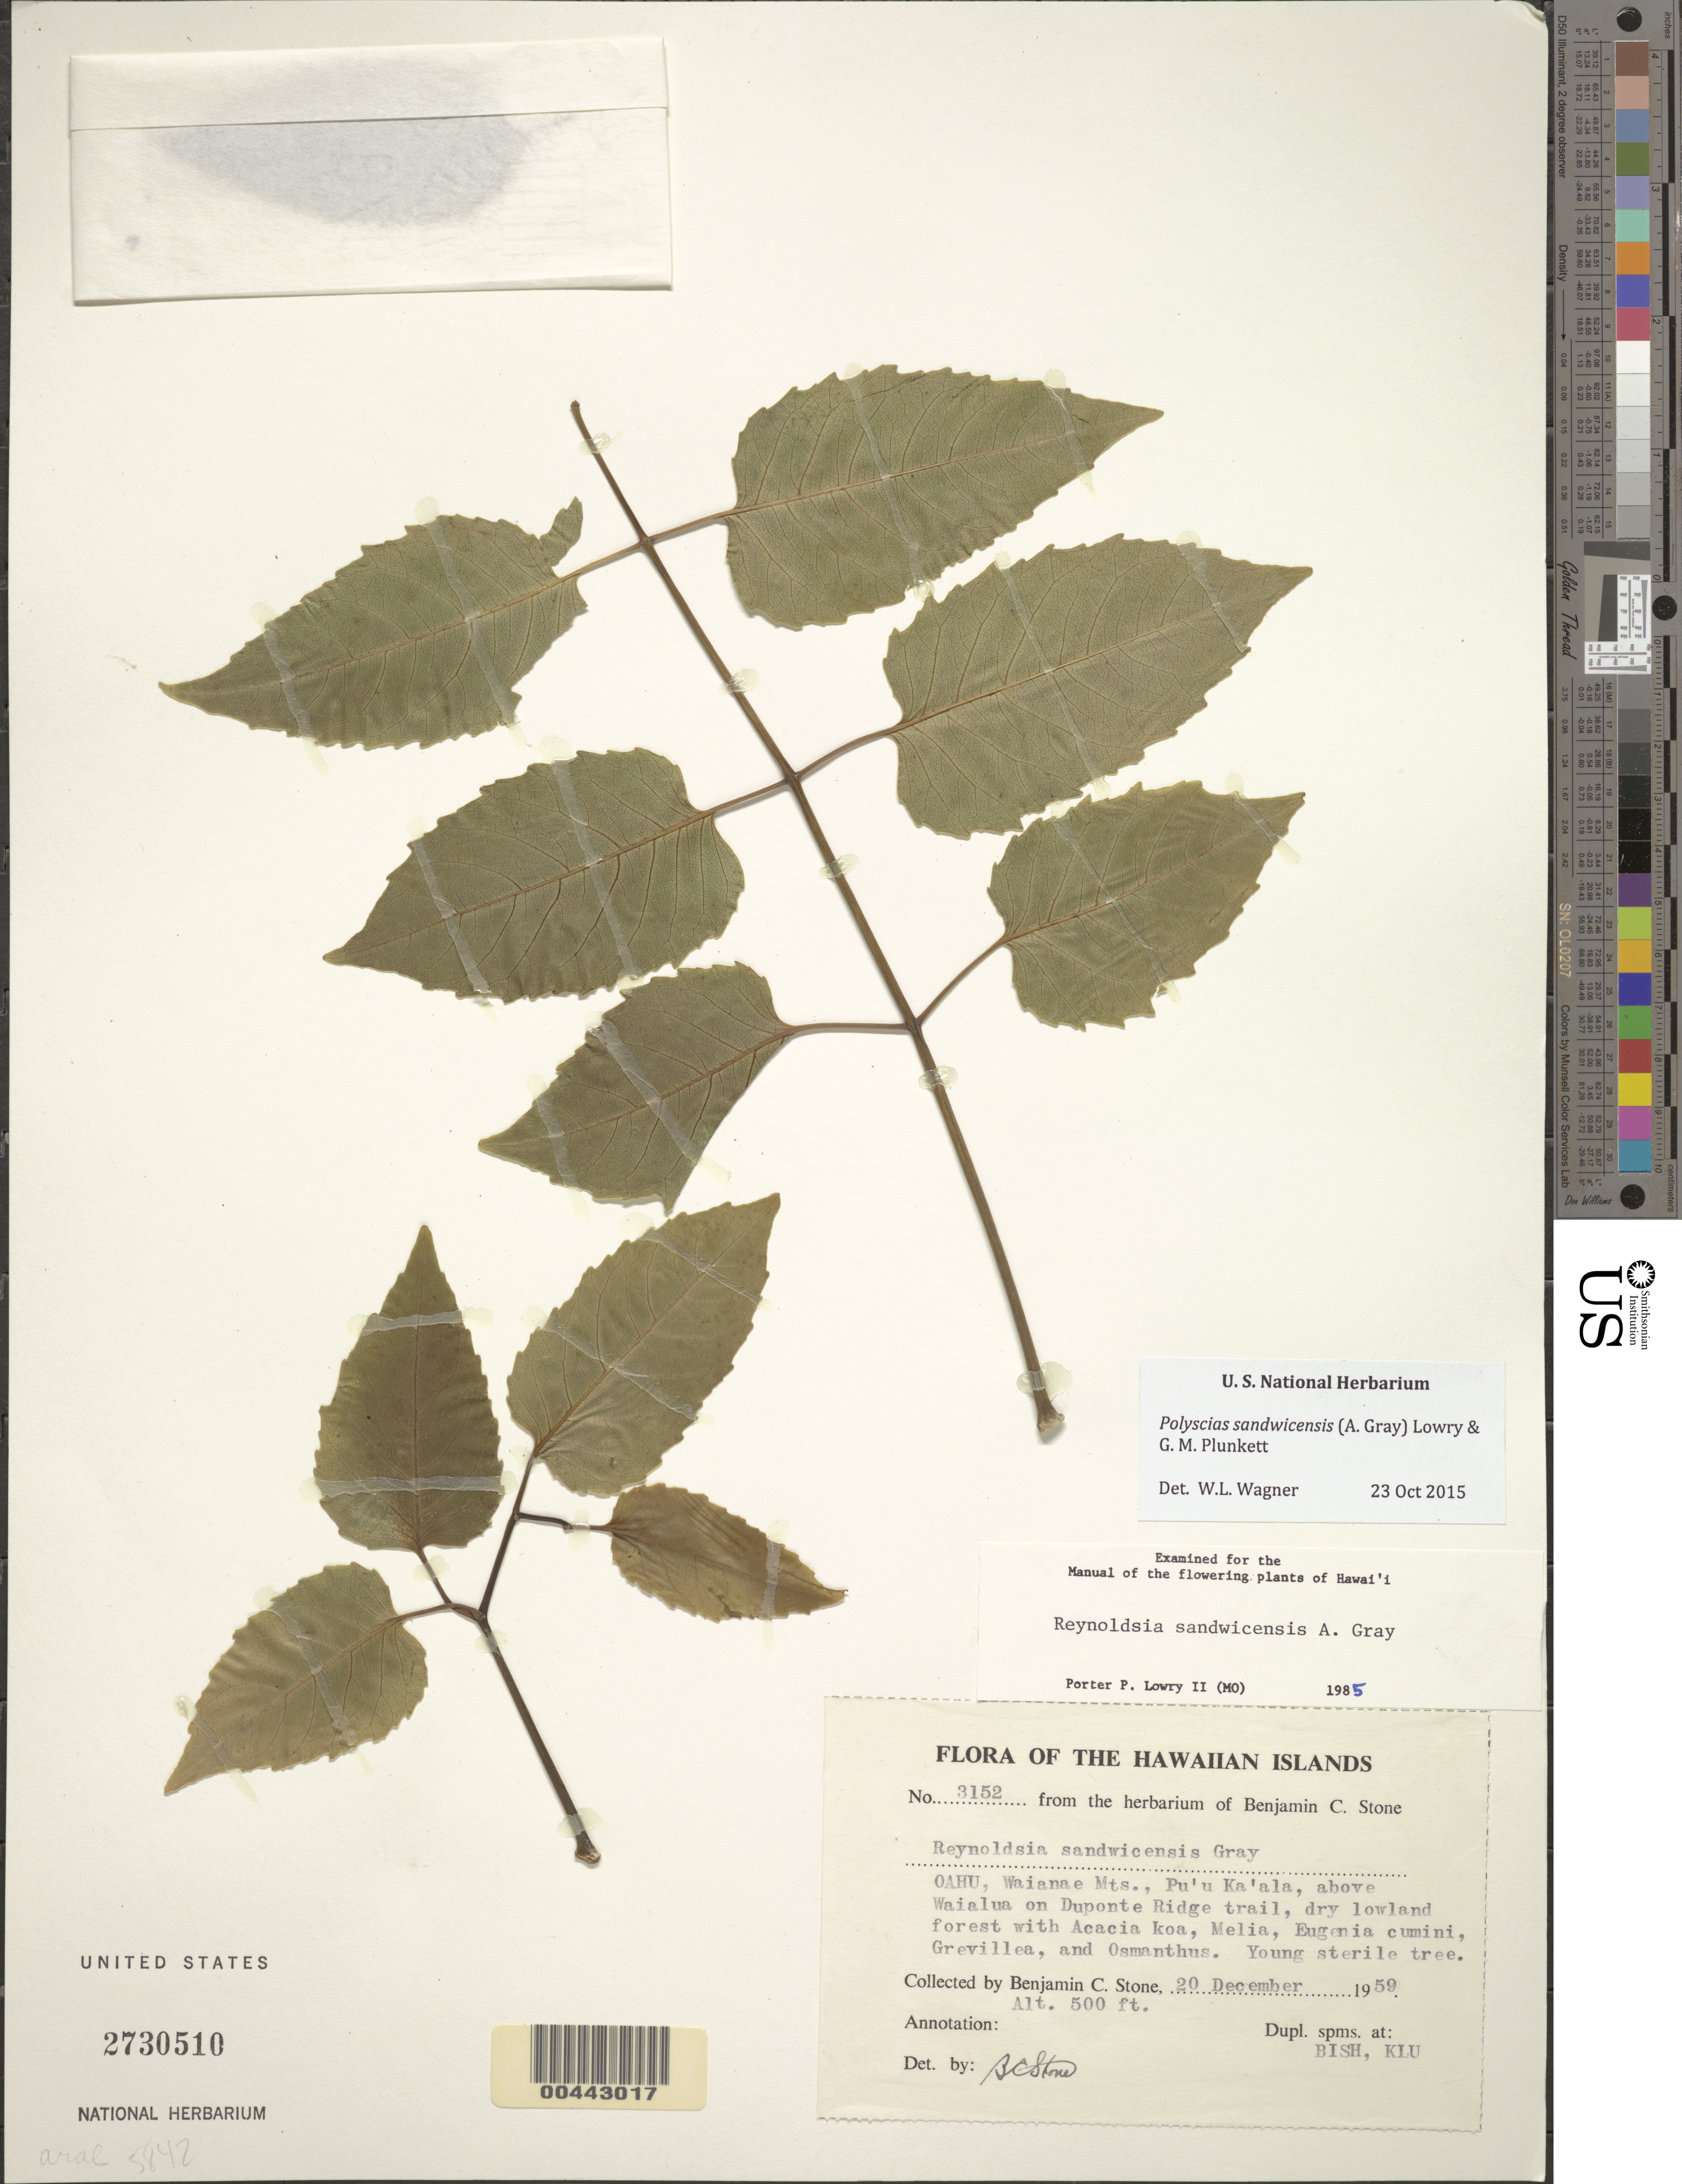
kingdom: Plantae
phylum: Tracheophyta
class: Magnoliopsida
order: Apiales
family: Araliaceae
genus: Polyscias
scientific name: Polyscias sandwicensis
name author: (A. Gray) Lowry & G. M. Plunkett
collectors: B. C. Stone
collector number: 3152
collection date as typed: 20 Dec 1959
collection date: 1959-12-20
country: United States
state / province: Hawaii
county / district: Honolulu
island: Oahu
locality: Waianae Mts., Pu'u Ka'ala, above Waialua on Duponte Ridge trail.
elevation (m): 152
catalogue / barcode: US 2730510